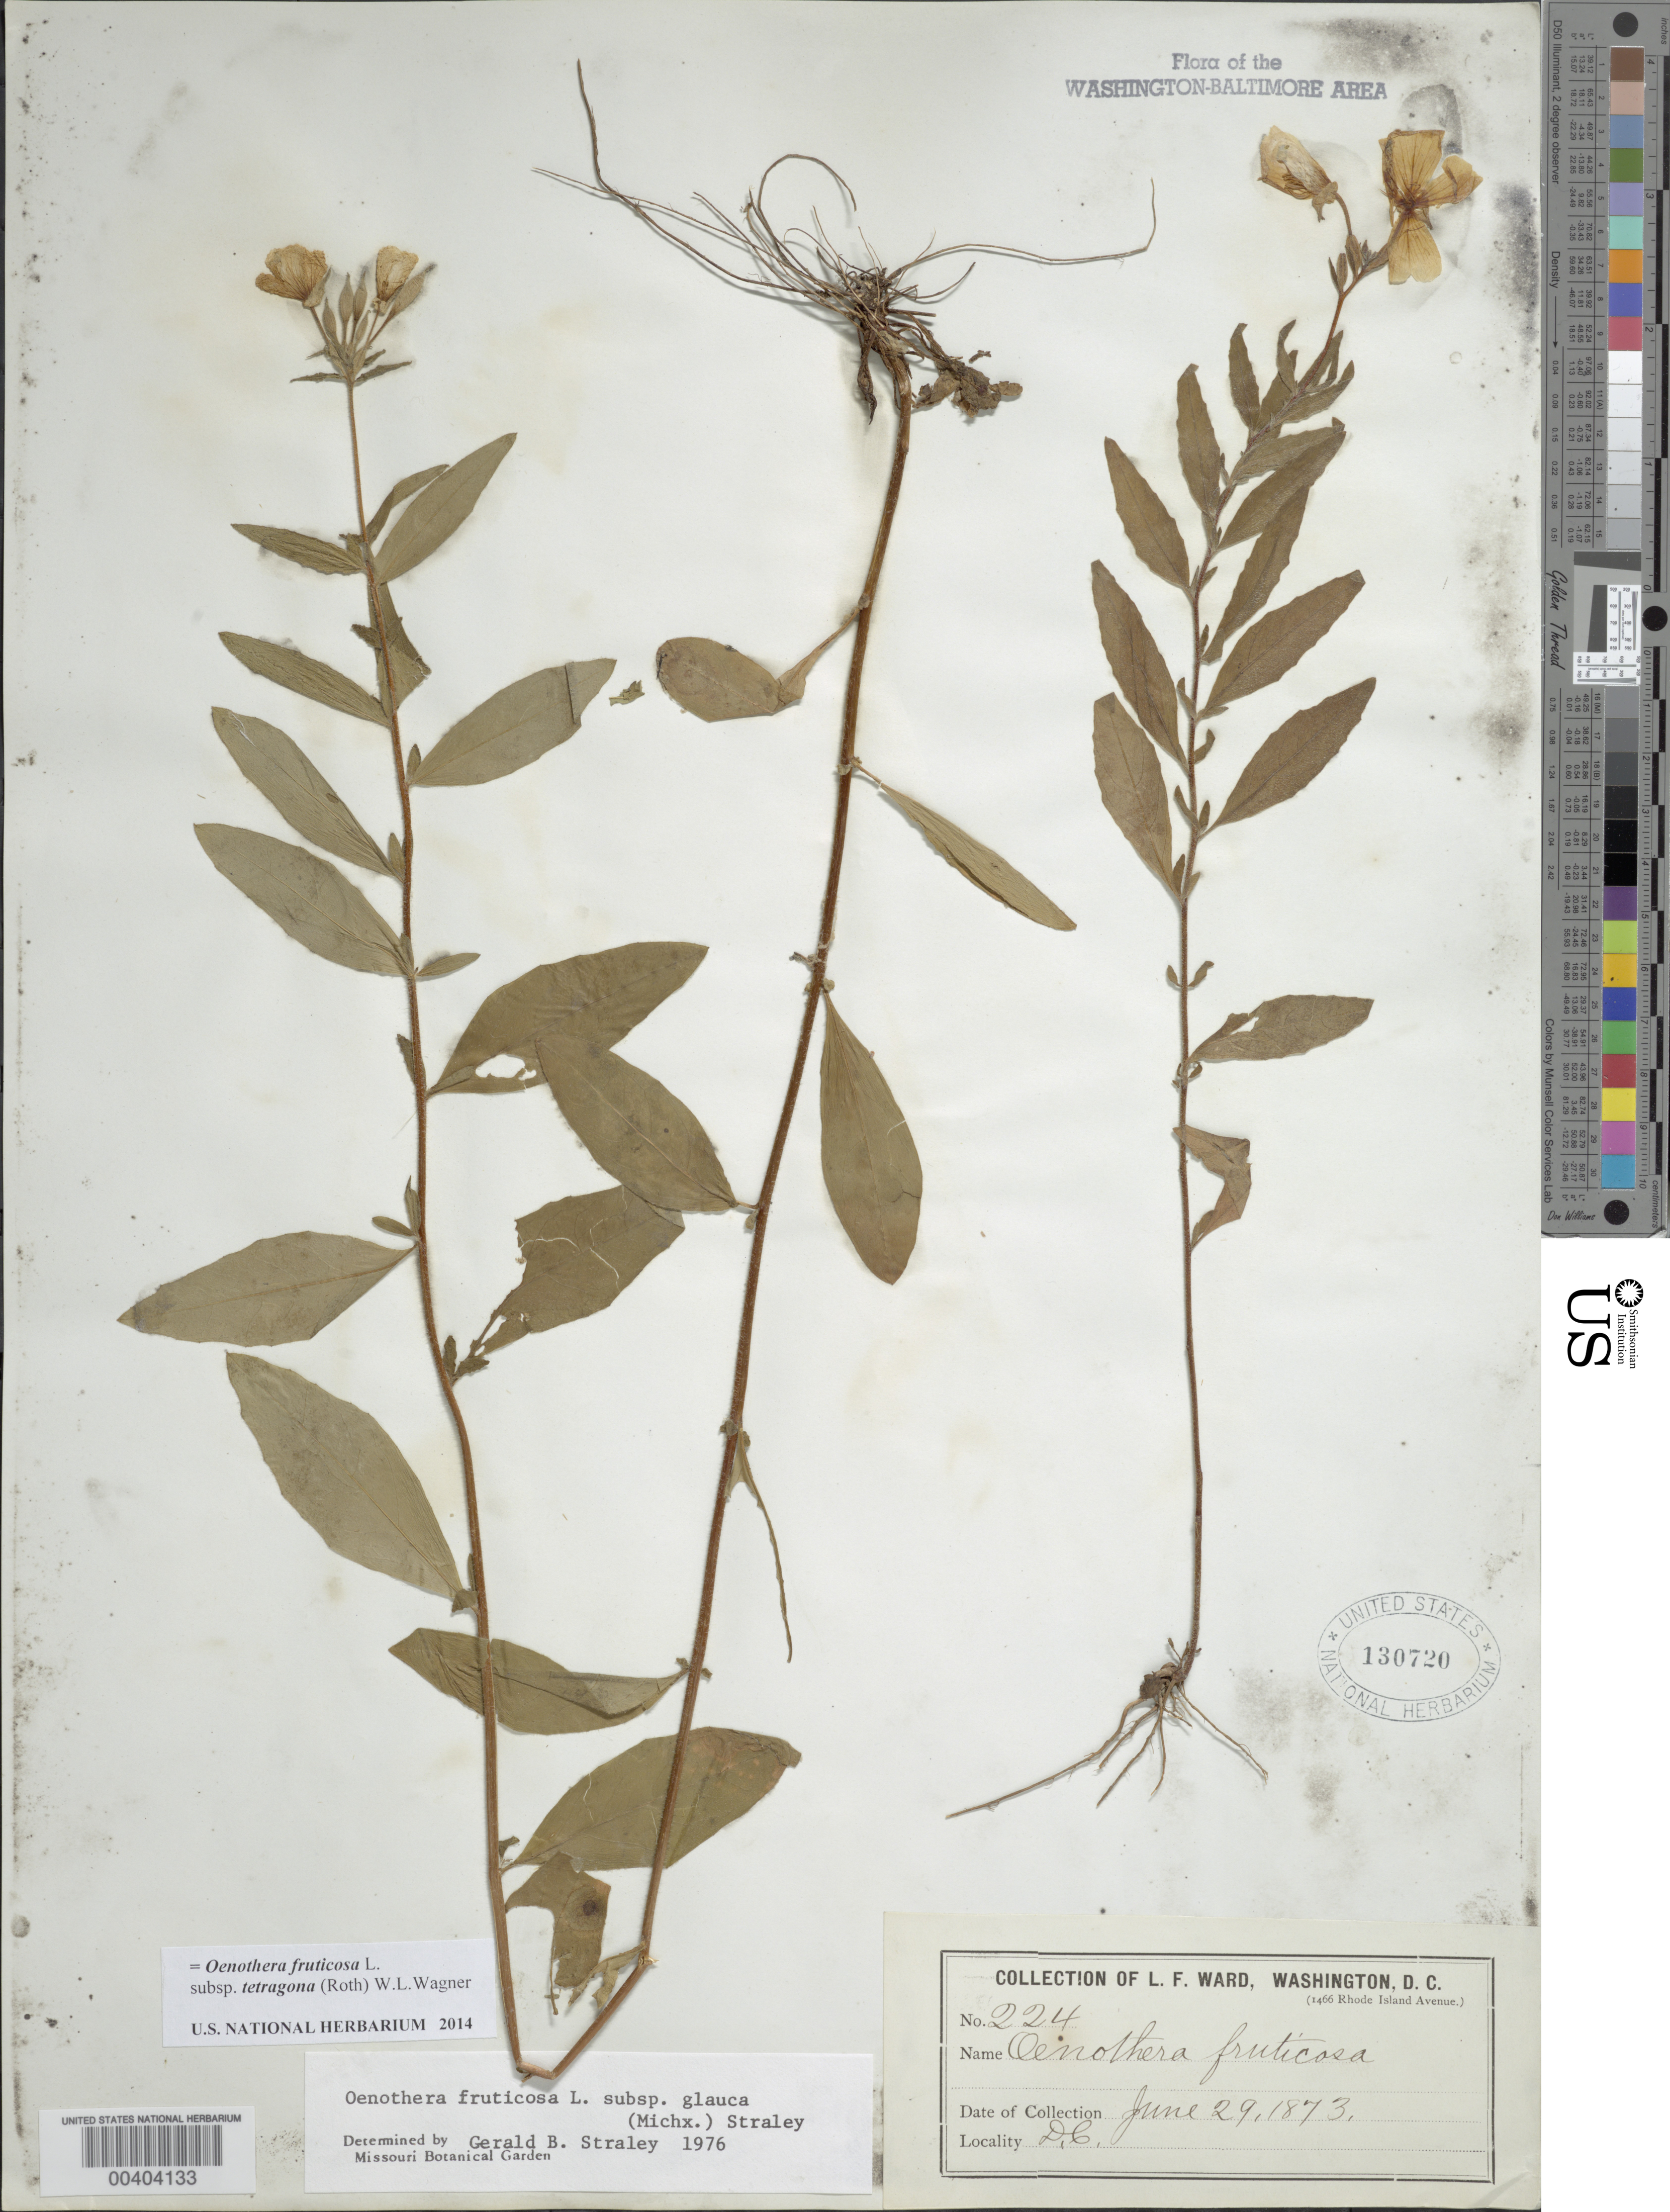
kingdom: Plantae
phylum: Tracheophyta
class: Magnoliopsida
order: Myrtales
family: Onagraceae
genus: Oenothera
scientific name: Oenothera fruticosa subsp. tetragona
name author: (Roth) W.L. Wagner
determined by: Wagner, W. L., (BOT), Smithsonian Institution - National Museum of Natural History (UNITED STATES)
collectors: L. F. Ward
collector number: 224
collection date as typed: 29 Jun 1873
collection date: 1873-06-29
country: United States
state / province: District of Columbia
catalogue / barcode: US 130720